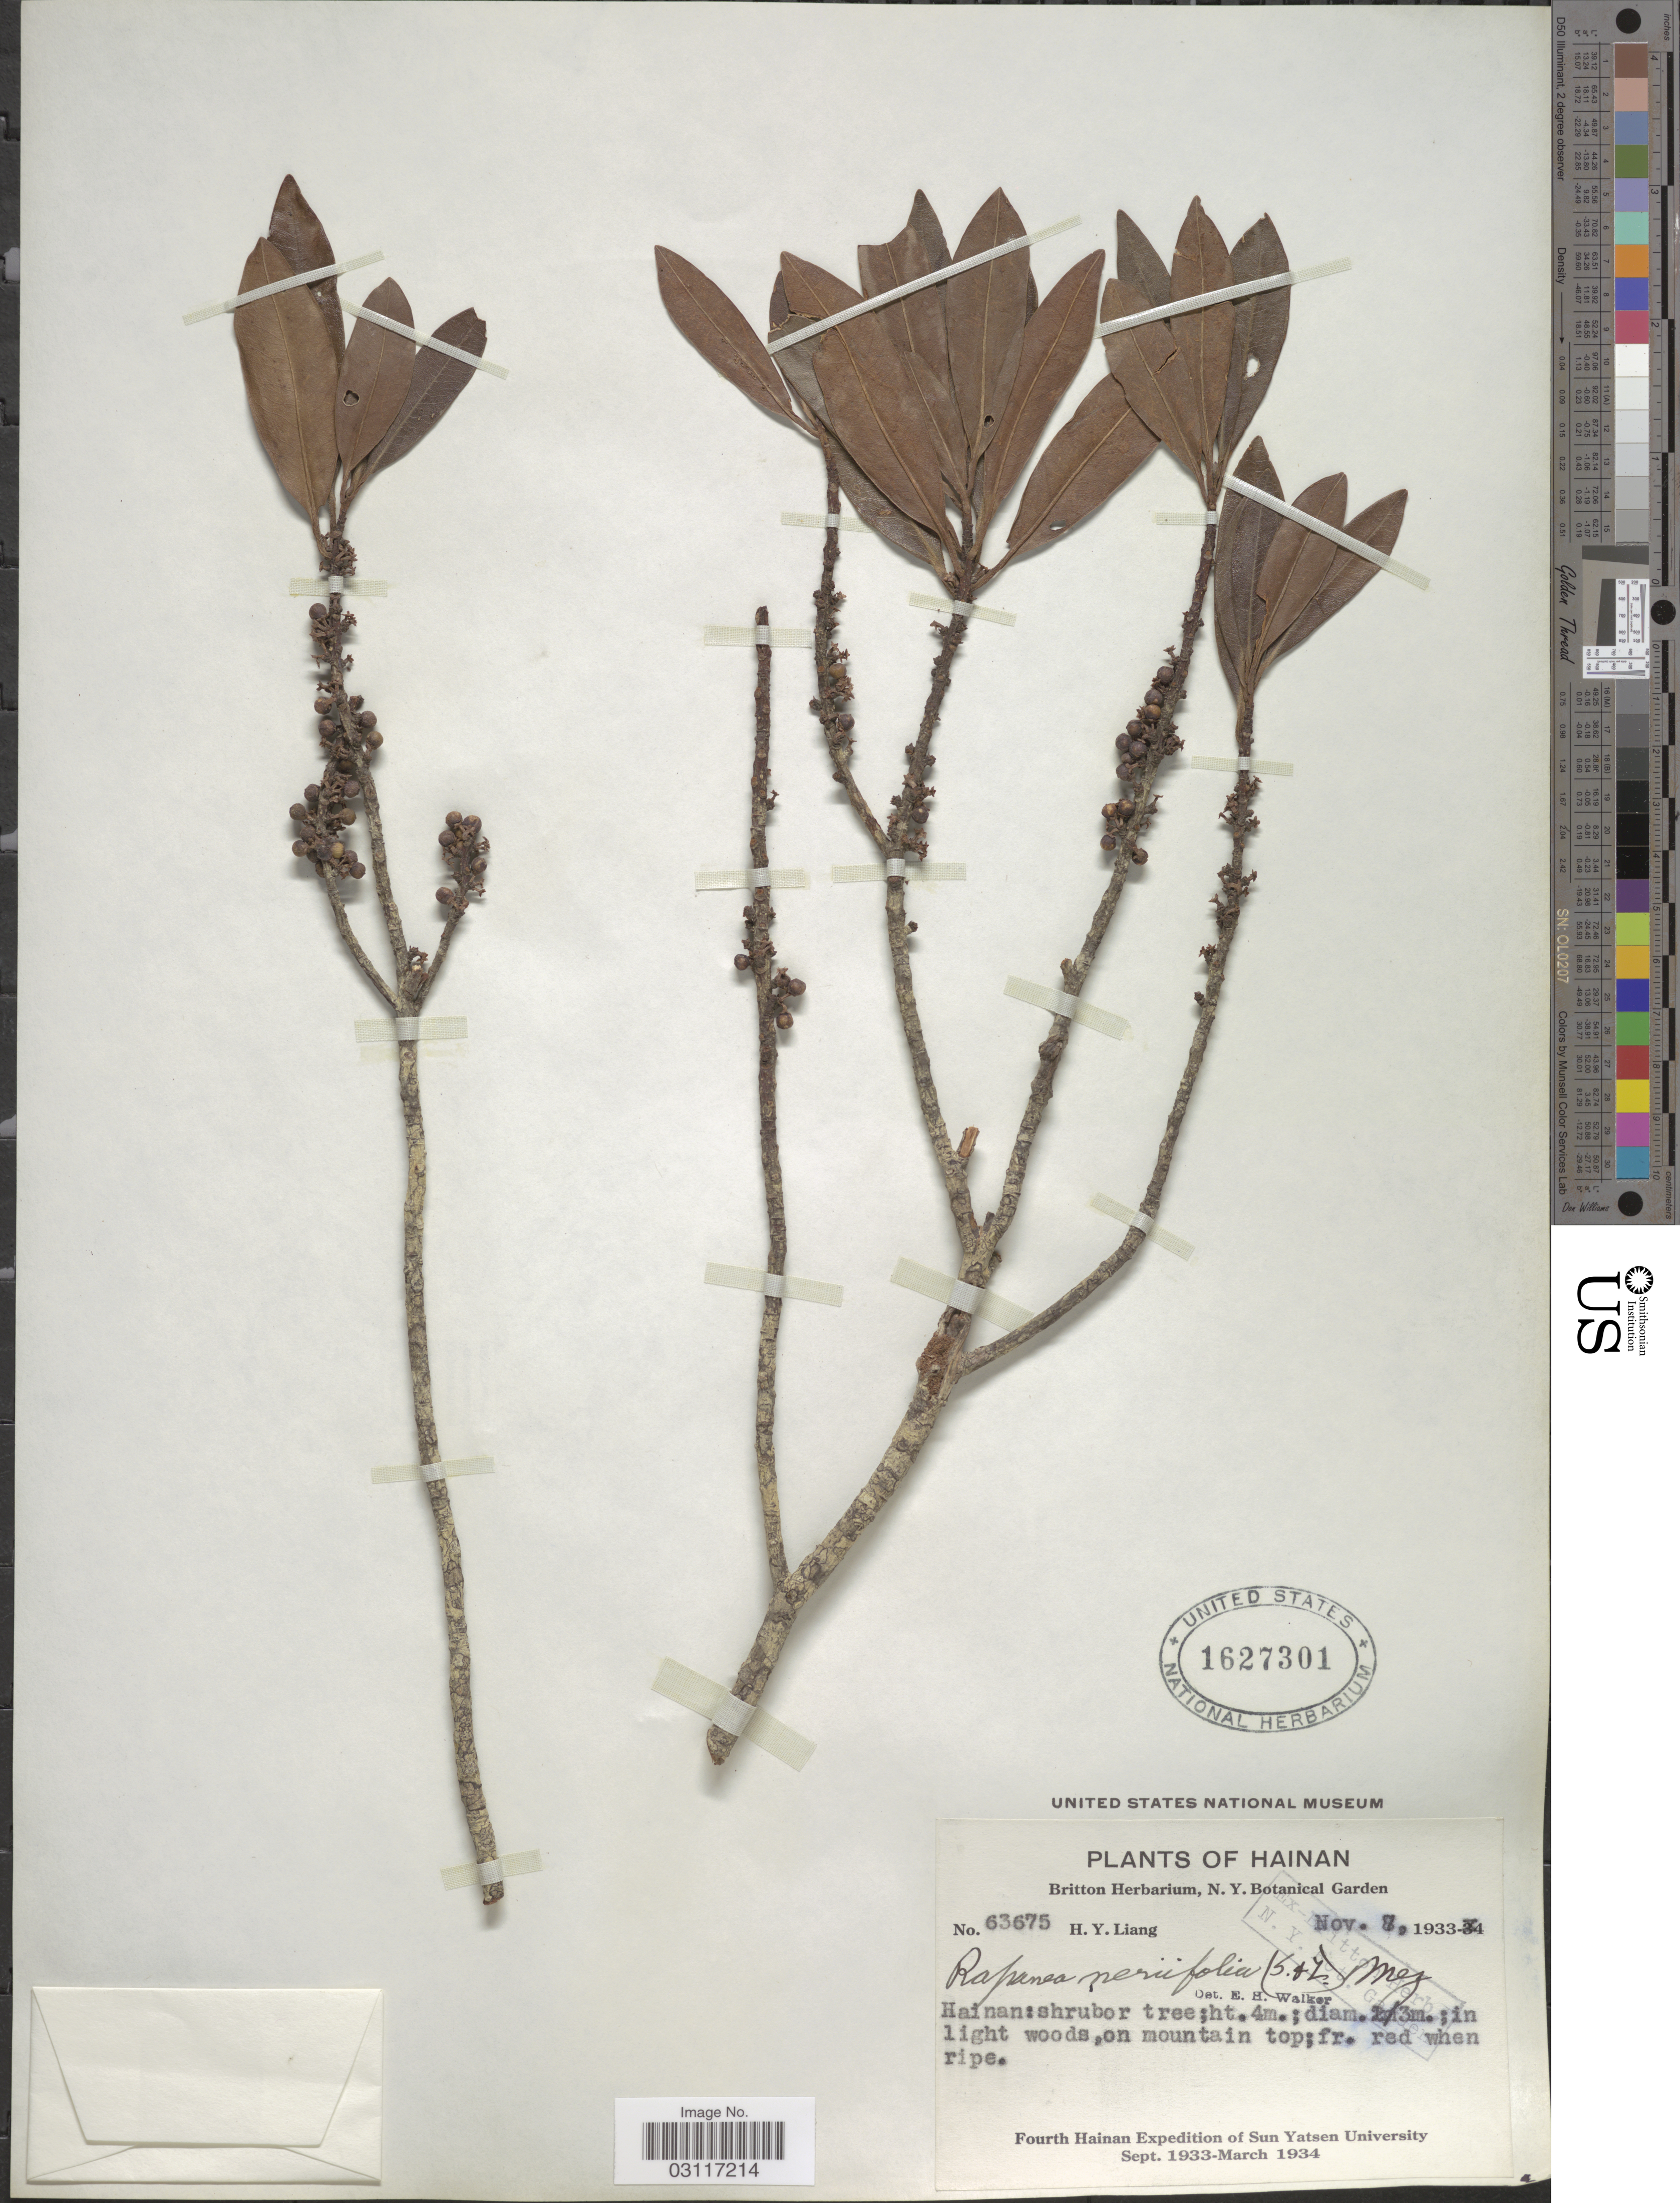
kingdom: Plantae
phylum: Tracheophyta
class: Magnoliopsida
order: Ericales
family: Primulaceae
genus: Myrsine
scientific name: Myrsine seguinii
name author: H. Lév.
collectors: H. Y. Liang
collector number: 63675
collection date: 1933-12-07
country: China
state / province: Hainan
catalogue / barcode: US 1627301